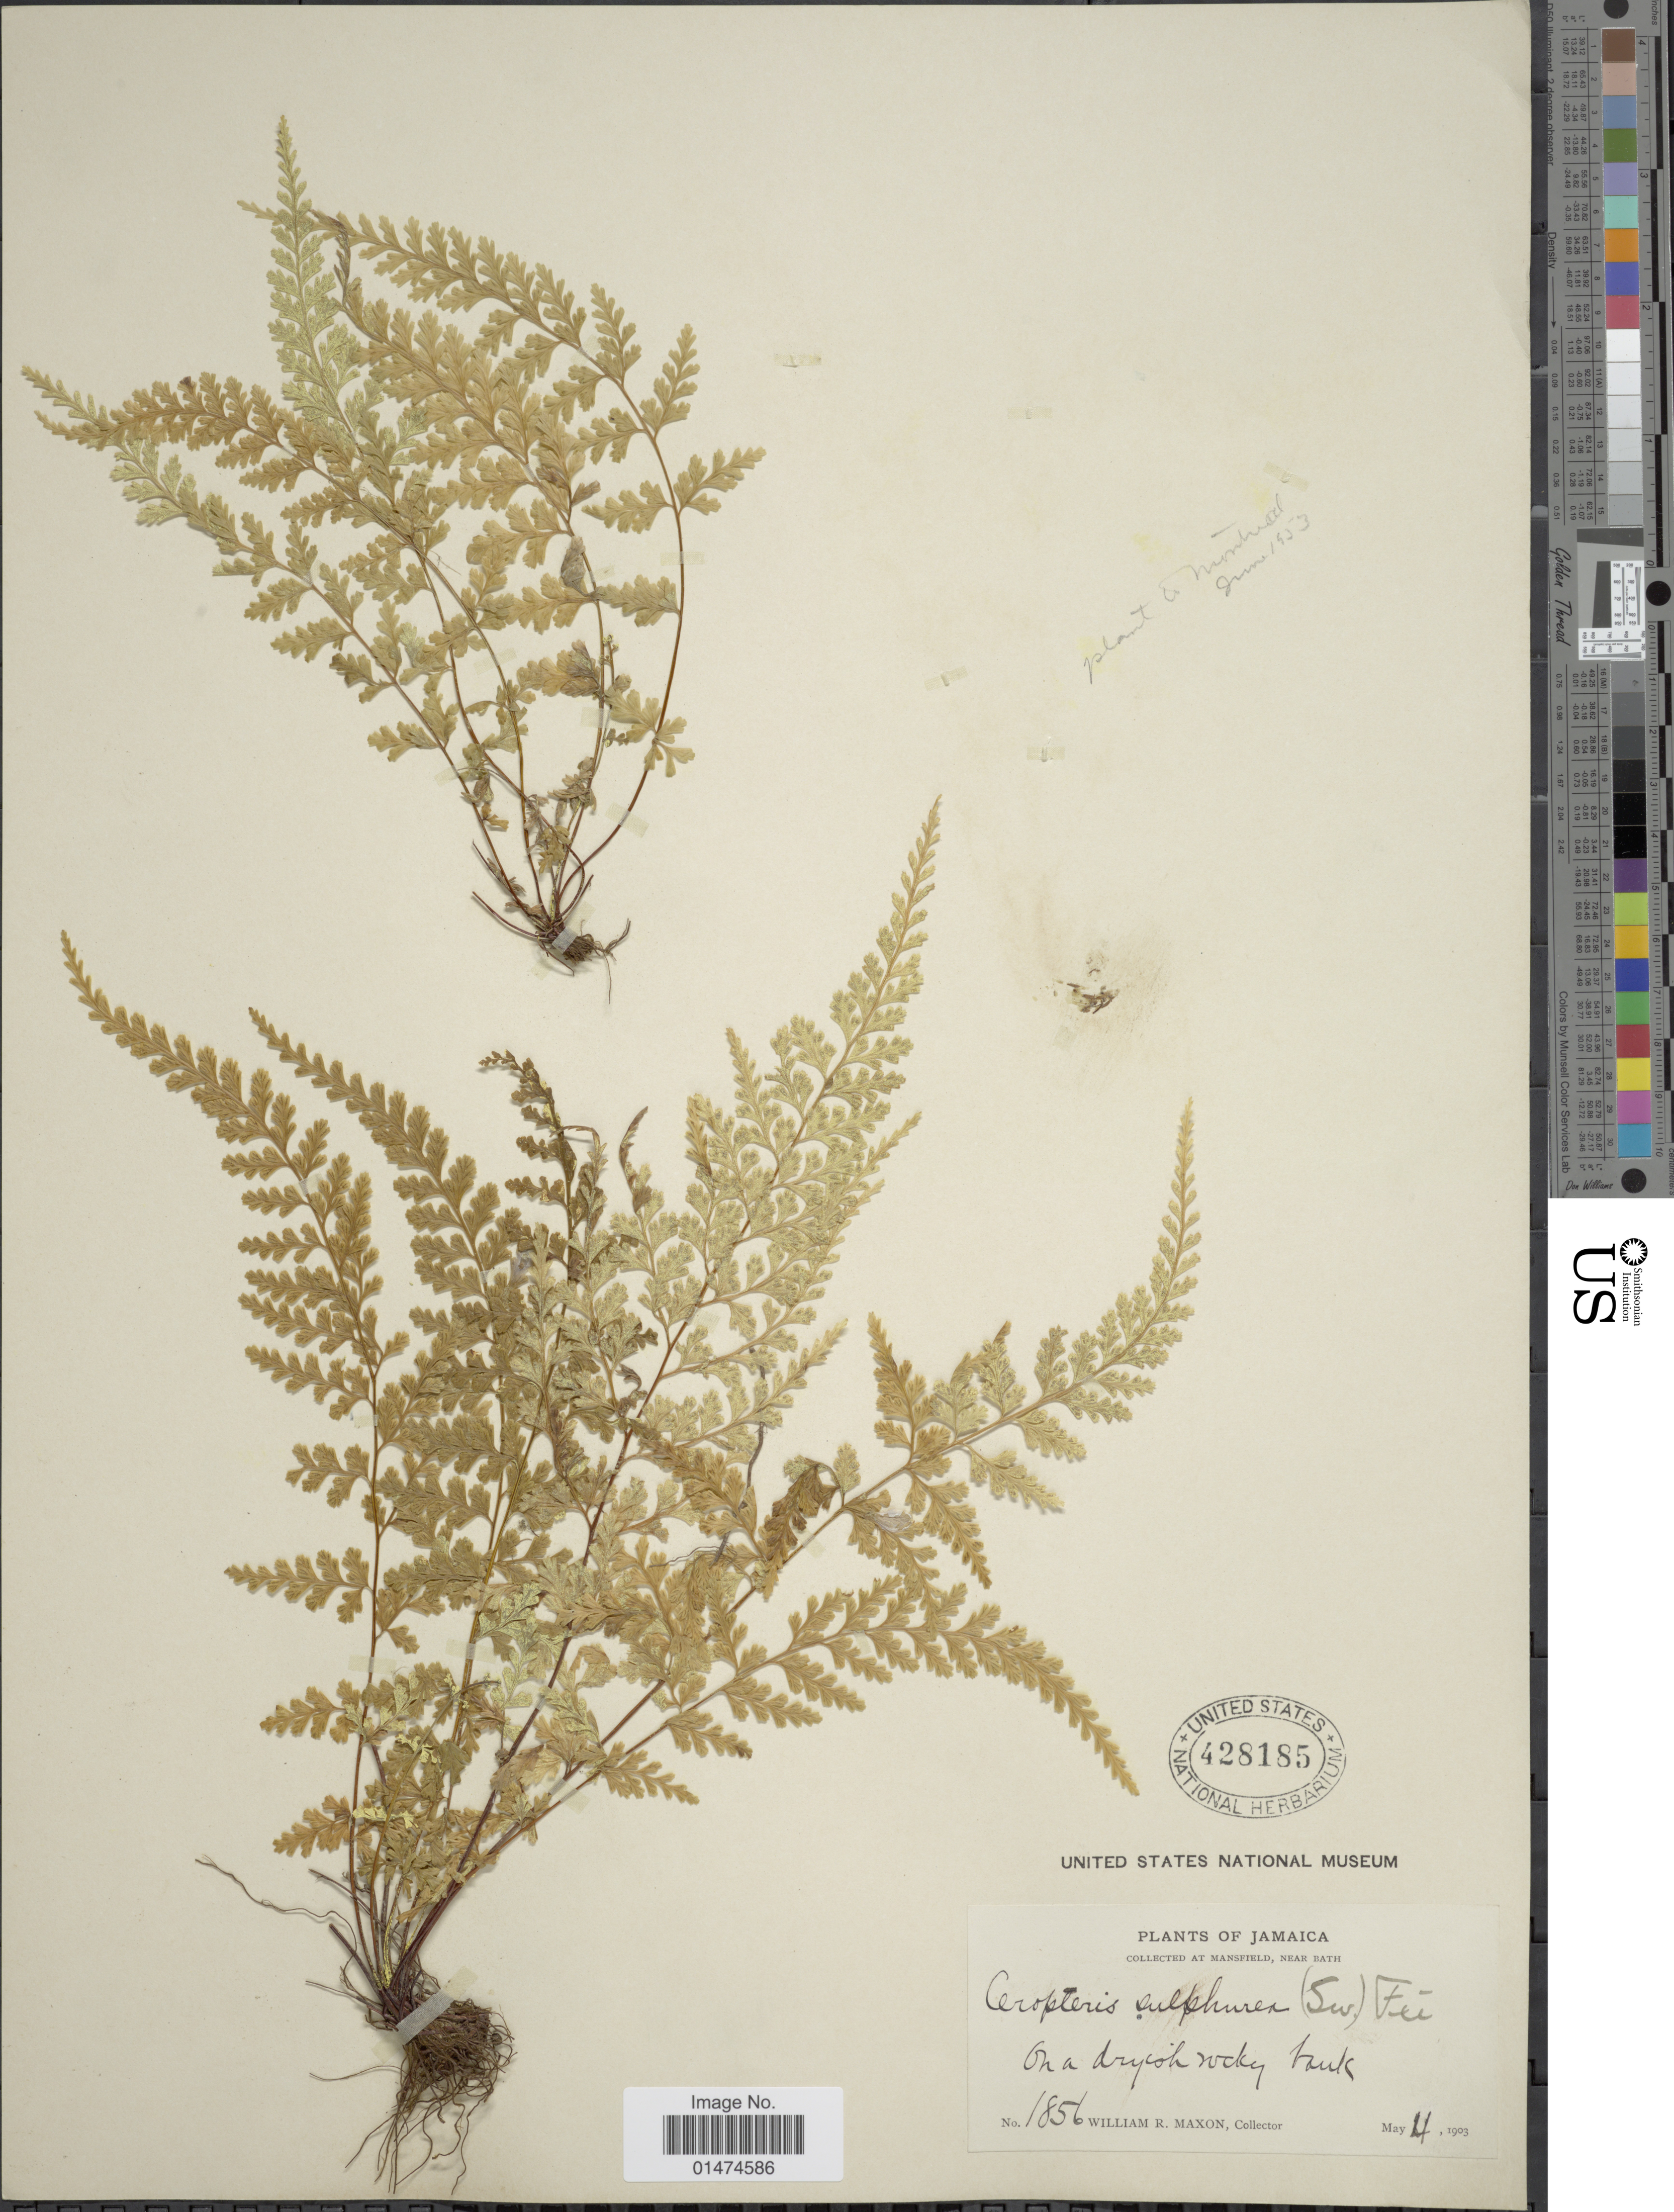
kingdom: Plantae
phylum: Tracheophyta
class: Polypodiopsida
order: Polypodiales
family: Pteridaceae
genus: Pityrogramma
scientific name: Pityrogramma sulphurea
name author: (Sw.) Maxon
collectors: W. R. Maxon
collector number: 1856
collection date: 1903-05-04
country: Jamaica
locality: Jamaica, Mansfield, near Bath.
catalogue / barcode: US 428185